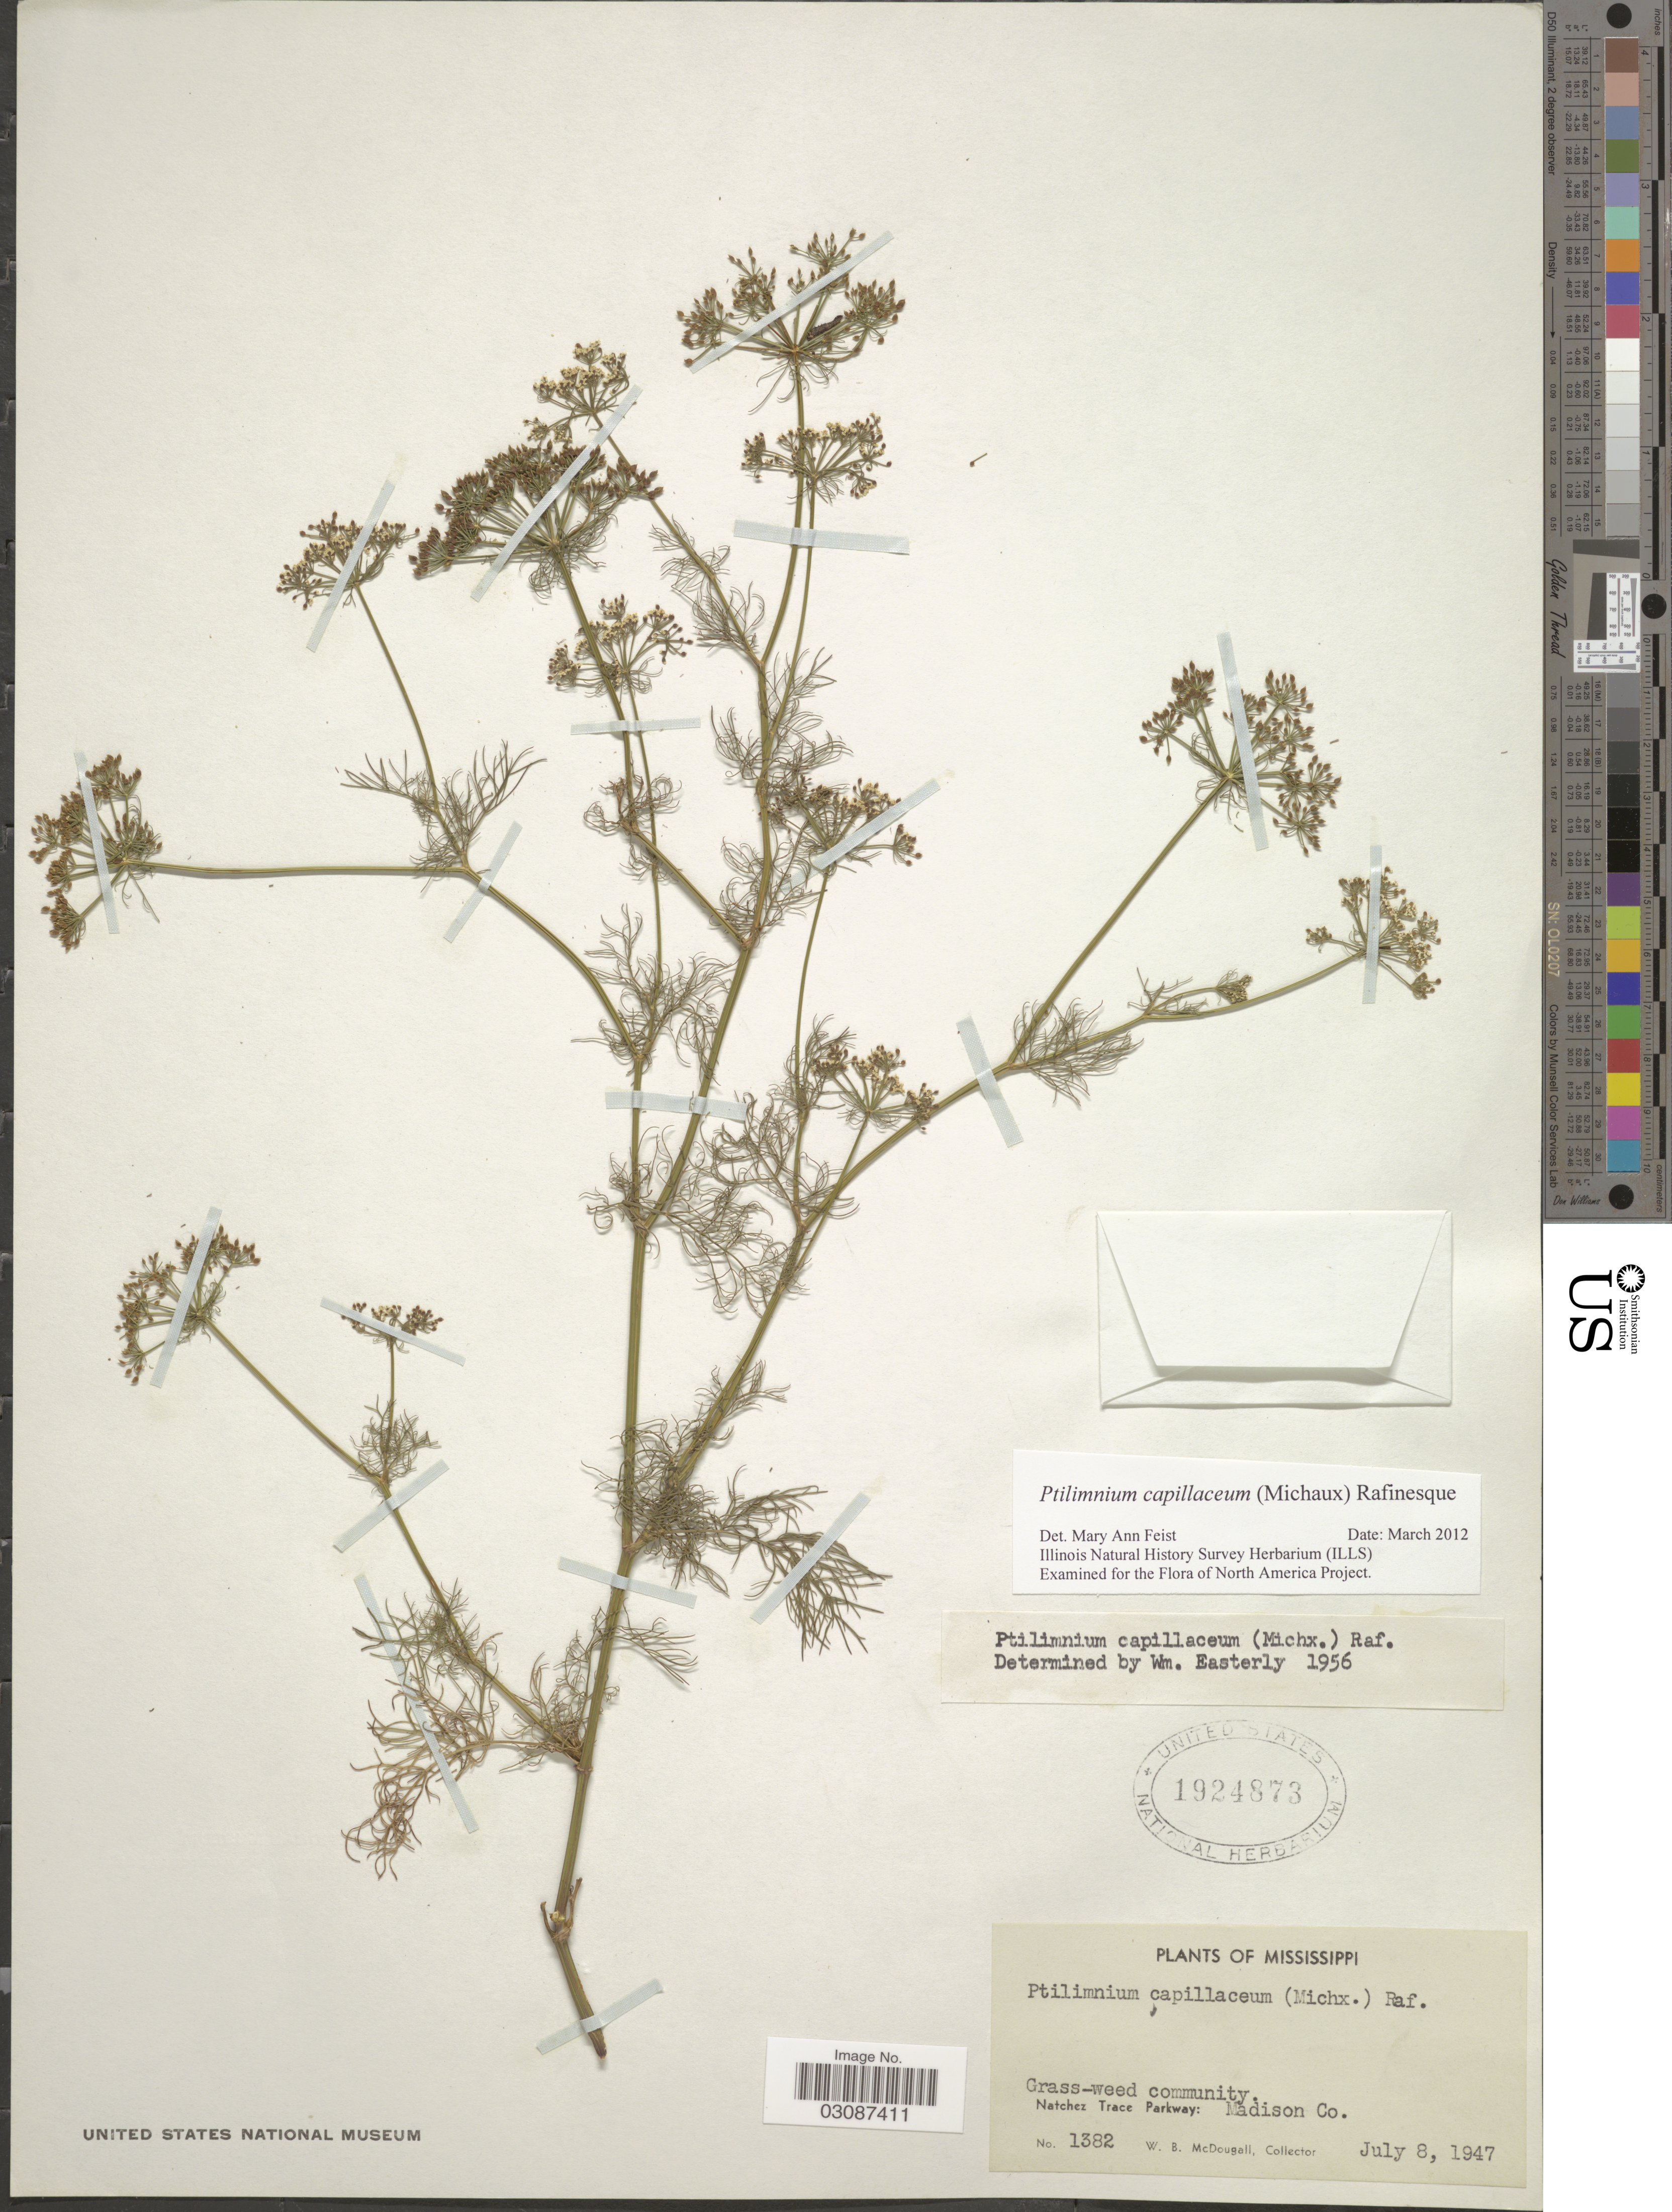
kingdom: Plantae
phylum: Tracheophyta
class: Magnoliopsida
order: Apiales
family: Apiaceae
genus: Ptilimnium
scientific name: Ptilimnium capillaceum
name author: (Michx.) Raf.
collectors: W. B. McDougall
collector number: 1382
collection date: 1947-07-08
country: United States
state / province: Mississippi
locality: Natchez Trace Parkway: Madison Co.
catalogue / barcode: US 1924873